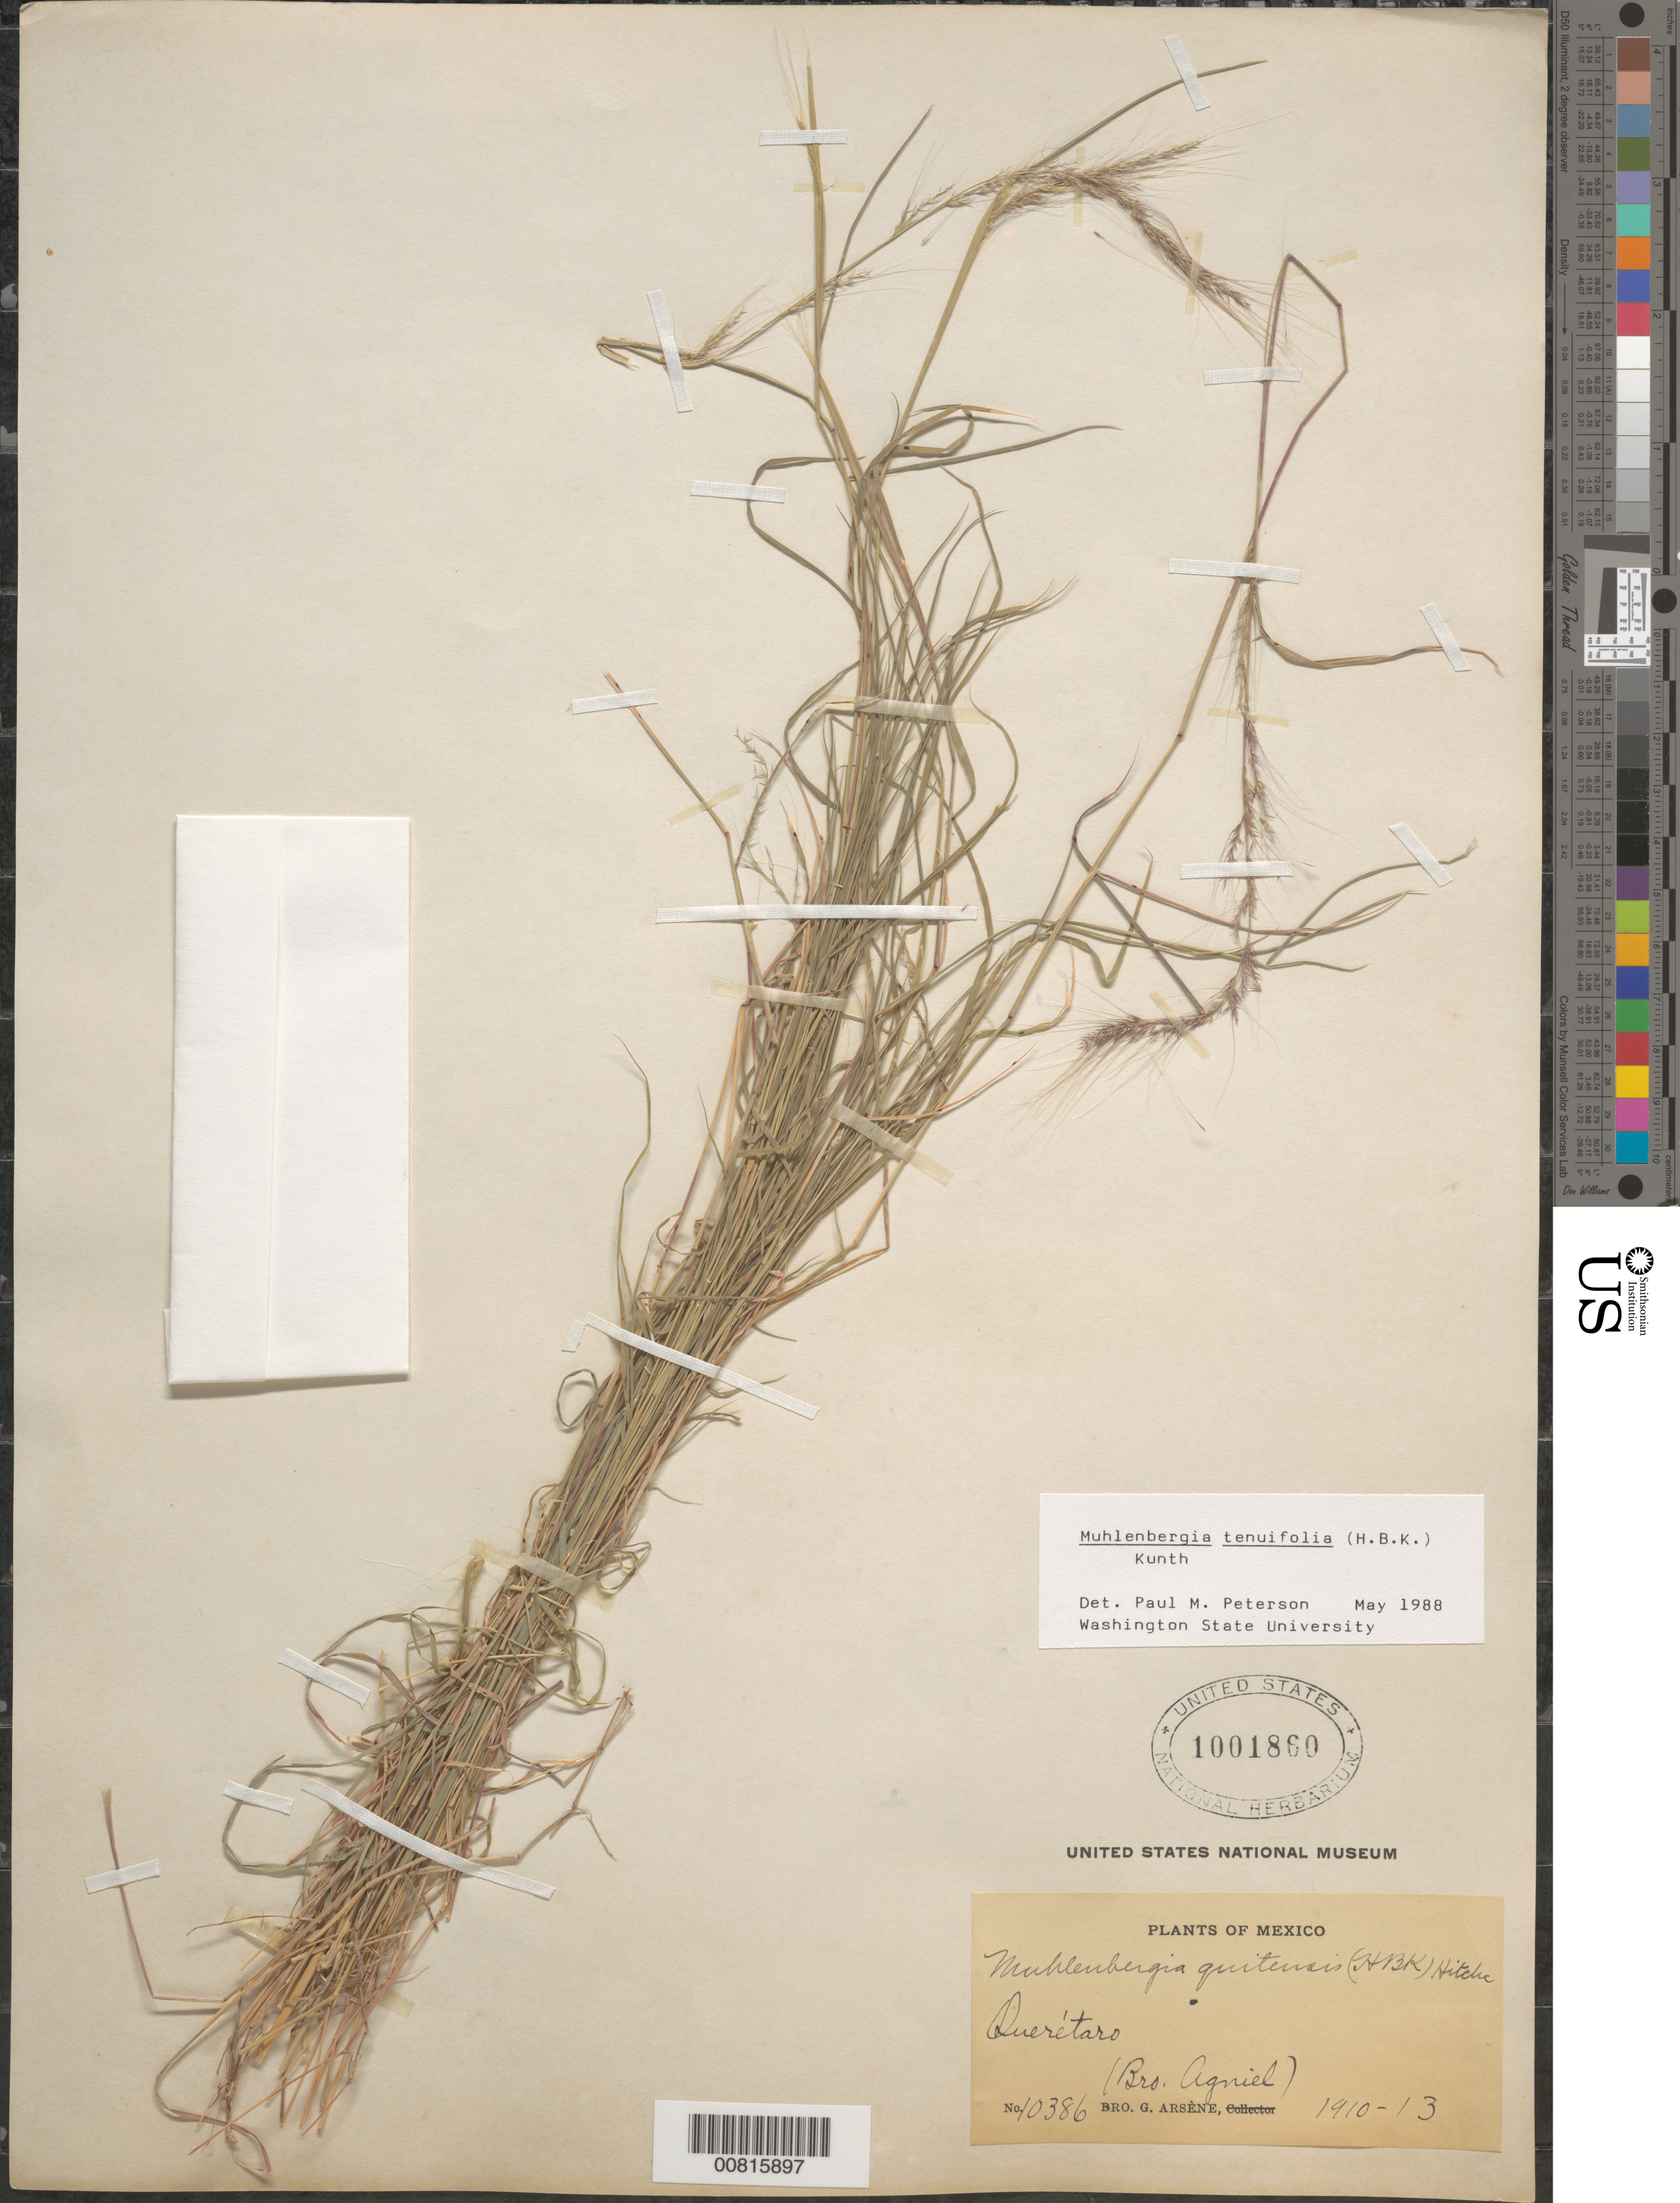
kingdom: Plantae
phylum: Tracheophyta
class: Liliopsida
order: Poales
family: Poaceae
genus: Muhlenbergia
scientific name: Muhlenbergia tenuifolia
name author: (Kunth) Kunth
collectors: Bro. G. Arsène & Bro. Agniel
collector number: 10386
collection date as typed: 1910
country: Mexico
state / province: Querétaro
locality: Queretaro, Que.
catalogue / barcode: US 1001860